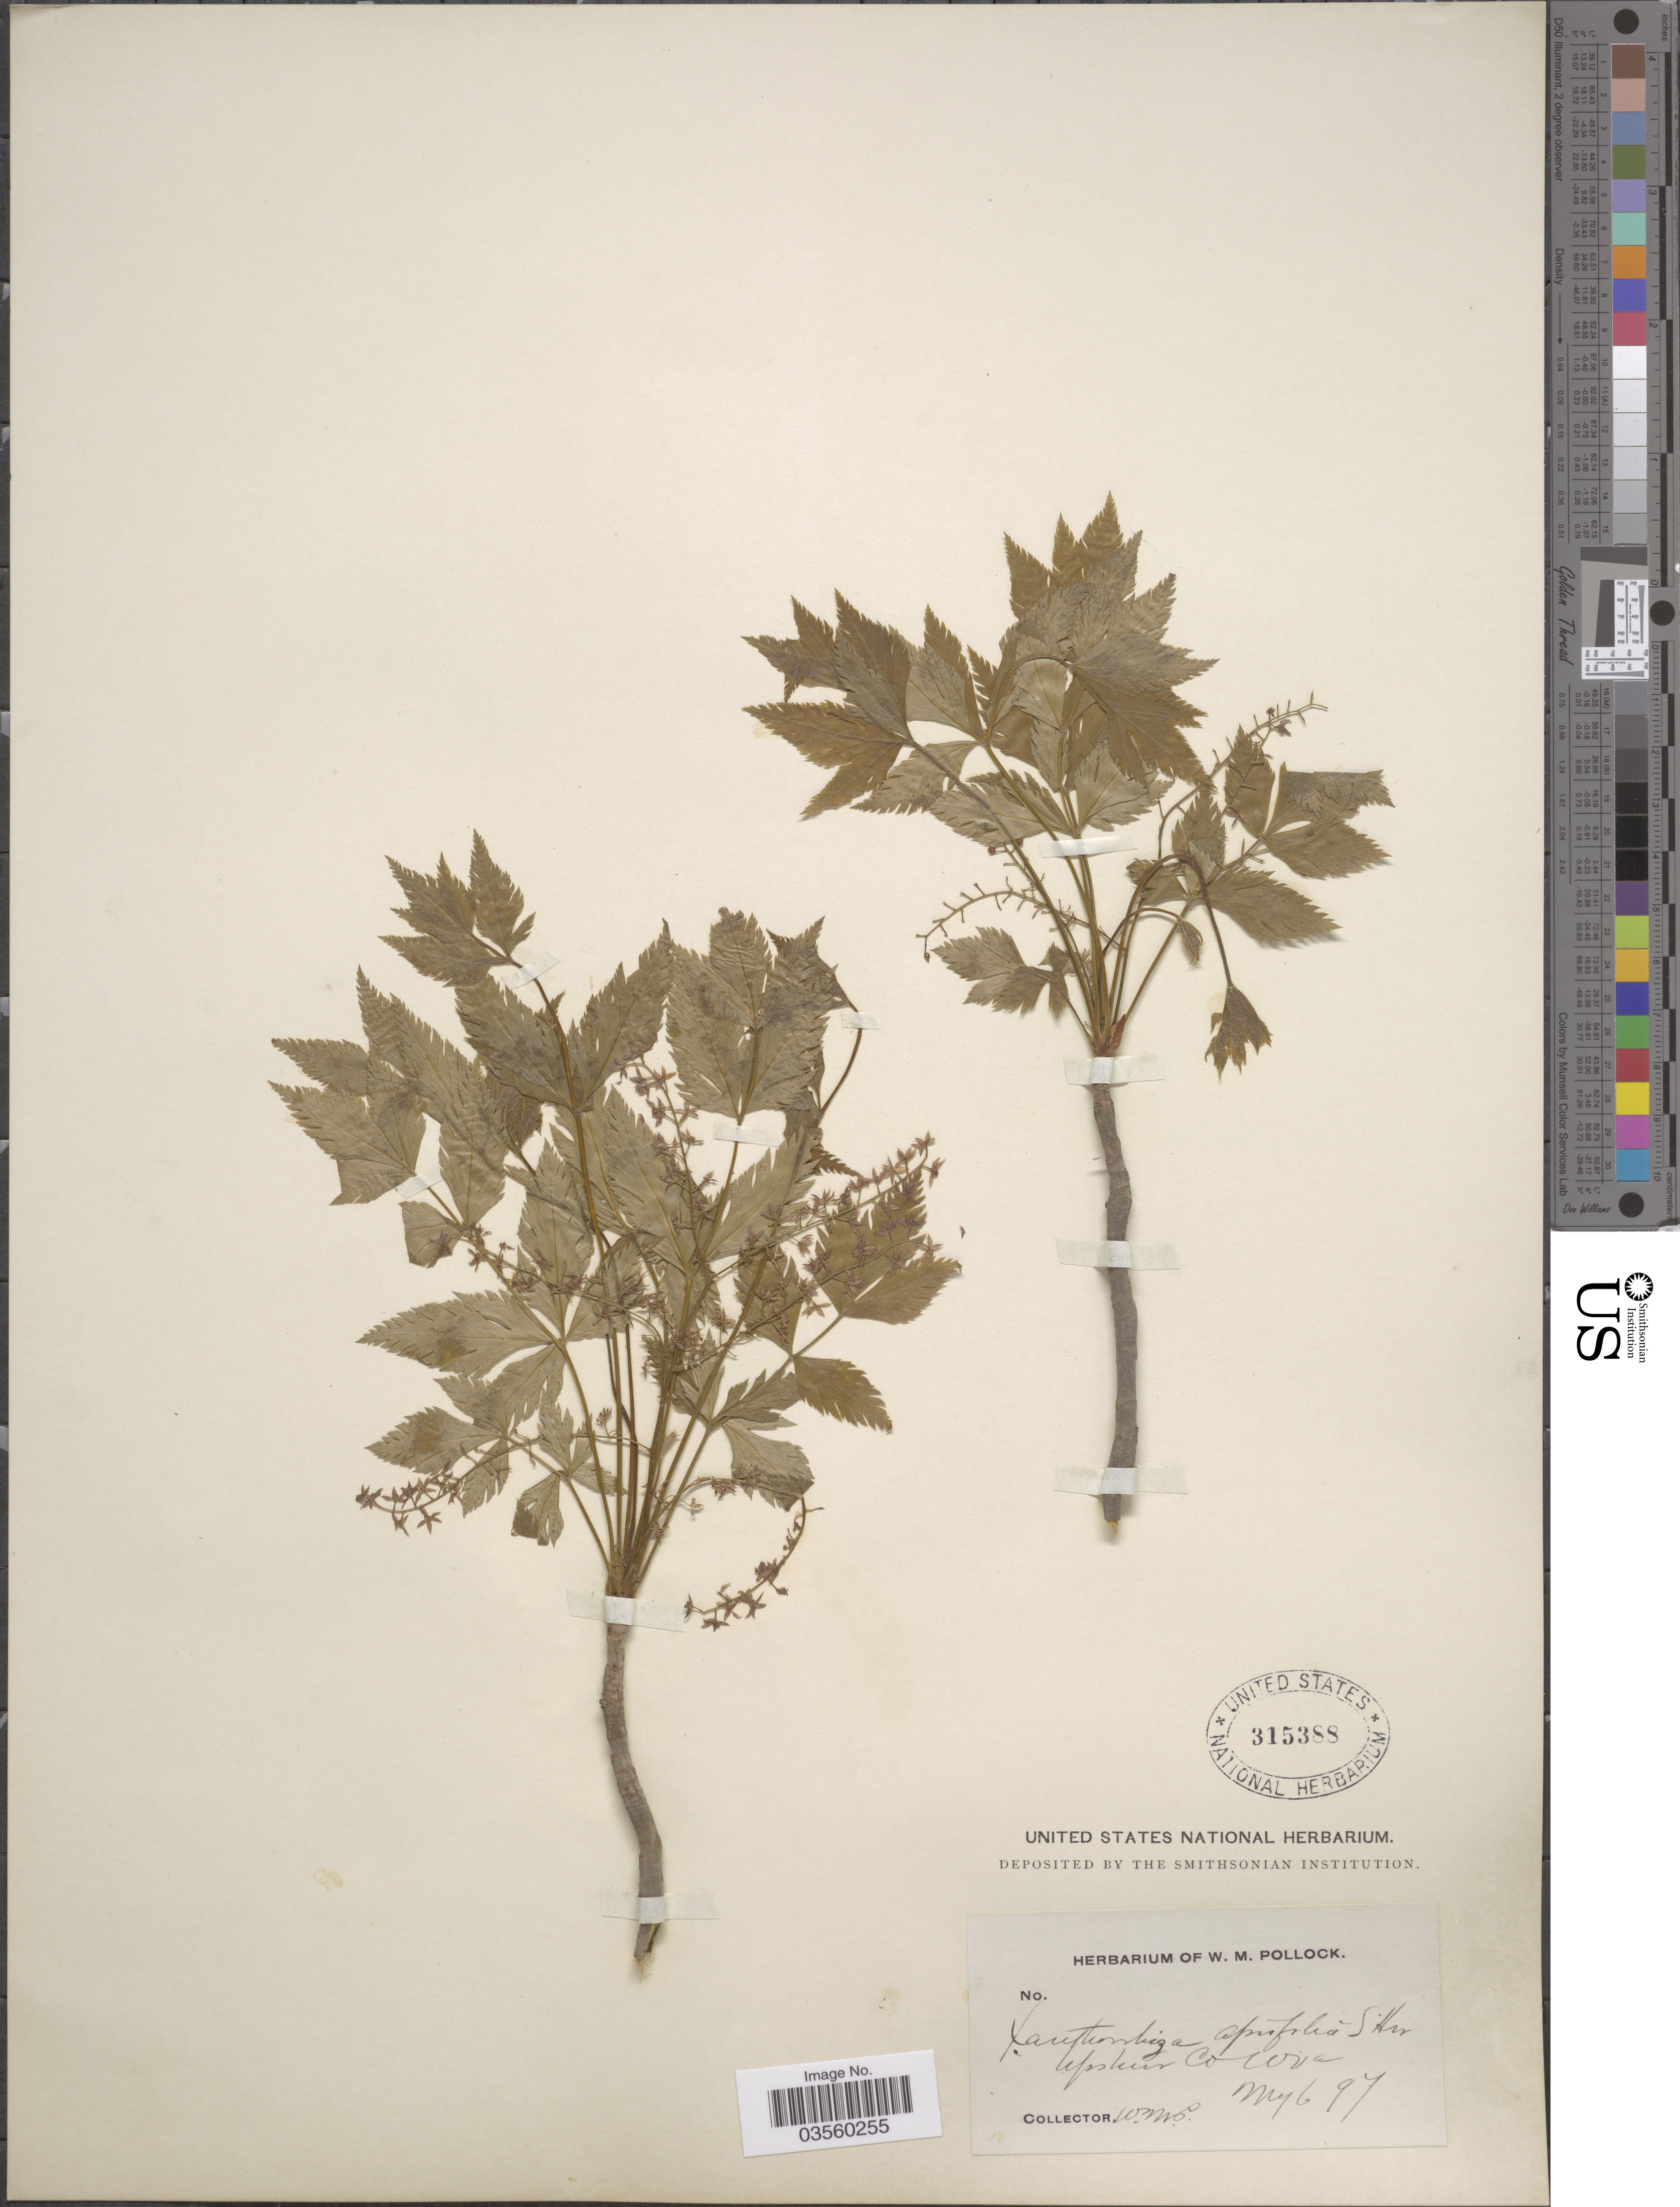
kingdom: Plantae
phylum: Tracheophyta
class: Magnoliopsida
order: Ranunculales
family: Ranunculaceae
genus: Xanthorhiza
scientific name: Xanthorhiza apiifolia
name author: L'Hér.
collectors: W. M. Pollock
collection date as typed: Transcribed d/m/y: 6/5/97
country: United States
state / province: West Virginia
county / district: Upshur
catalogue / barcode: US 315388